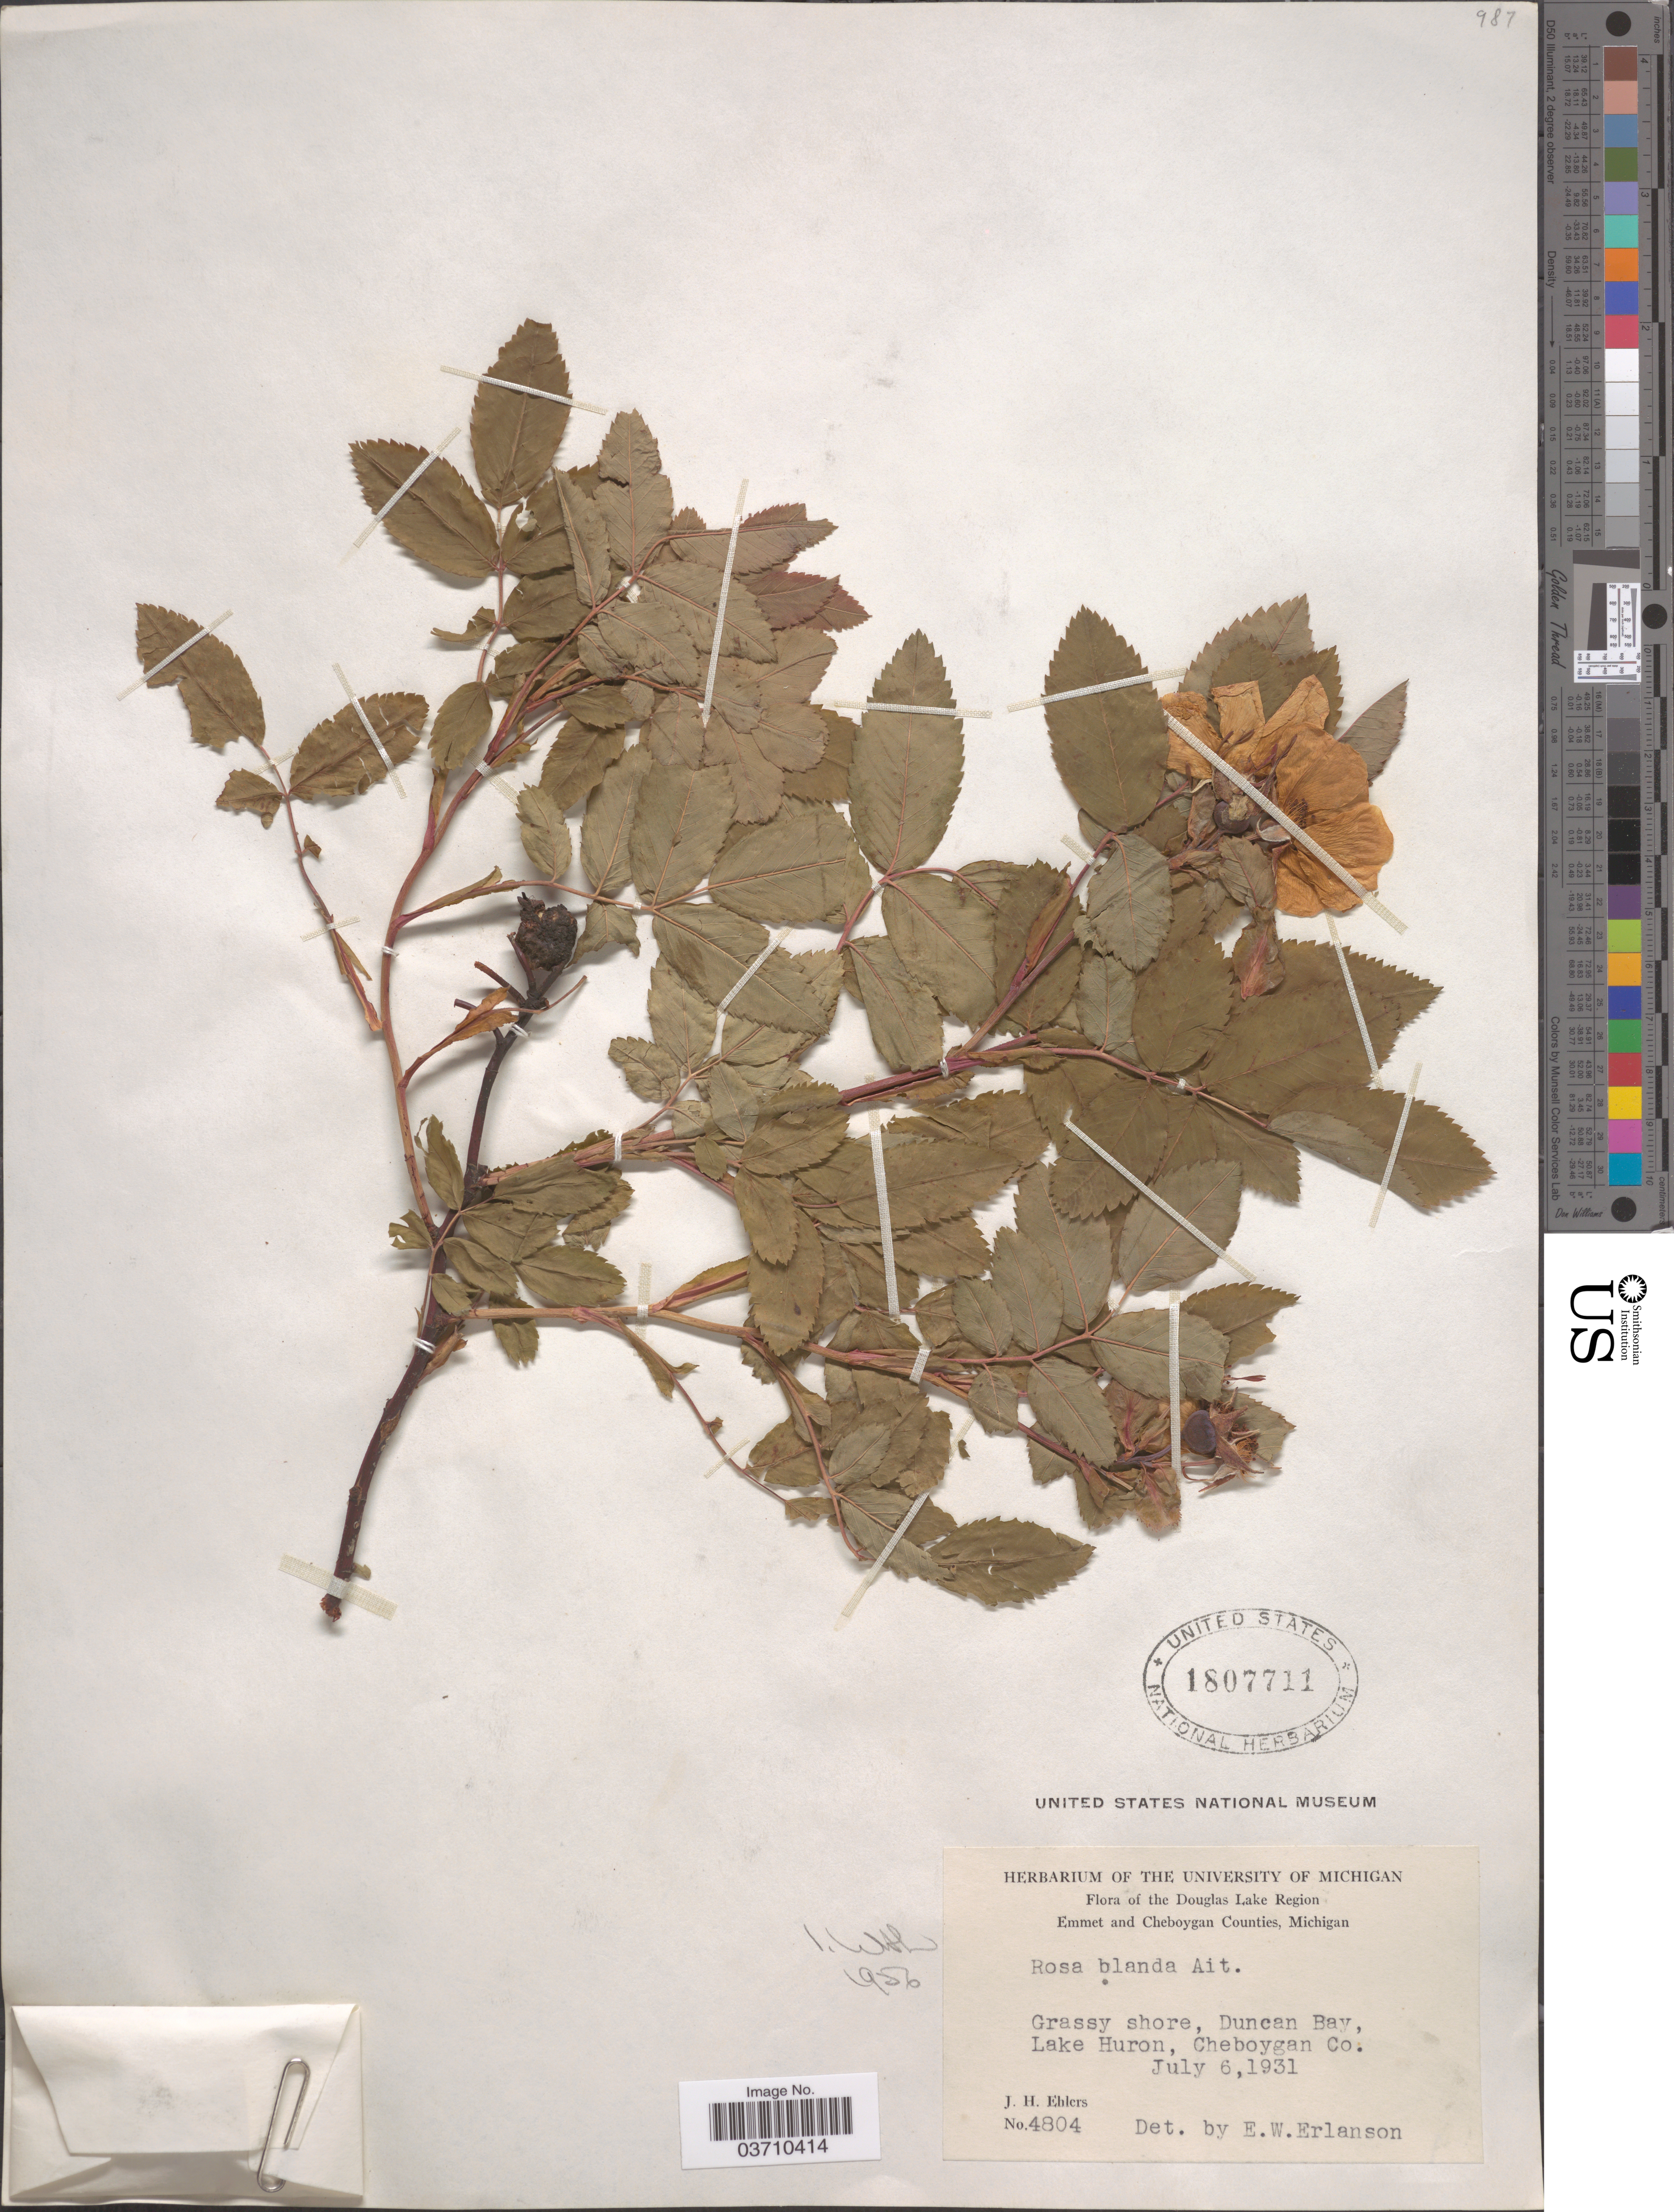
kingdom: Plantae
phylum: Tracheophyta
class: Magnoliopsida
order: Rosales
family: Rosaceae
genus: Rosa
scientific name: Rosa blanda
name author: Aiton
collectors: J. H. Ehlers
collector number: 4804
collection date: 1931-07-06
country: United States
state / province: Michigan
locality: The Douglas Lake Region. Duncan Bay, Lake Huron, Cheboygan Co.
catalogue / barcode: US 1807711